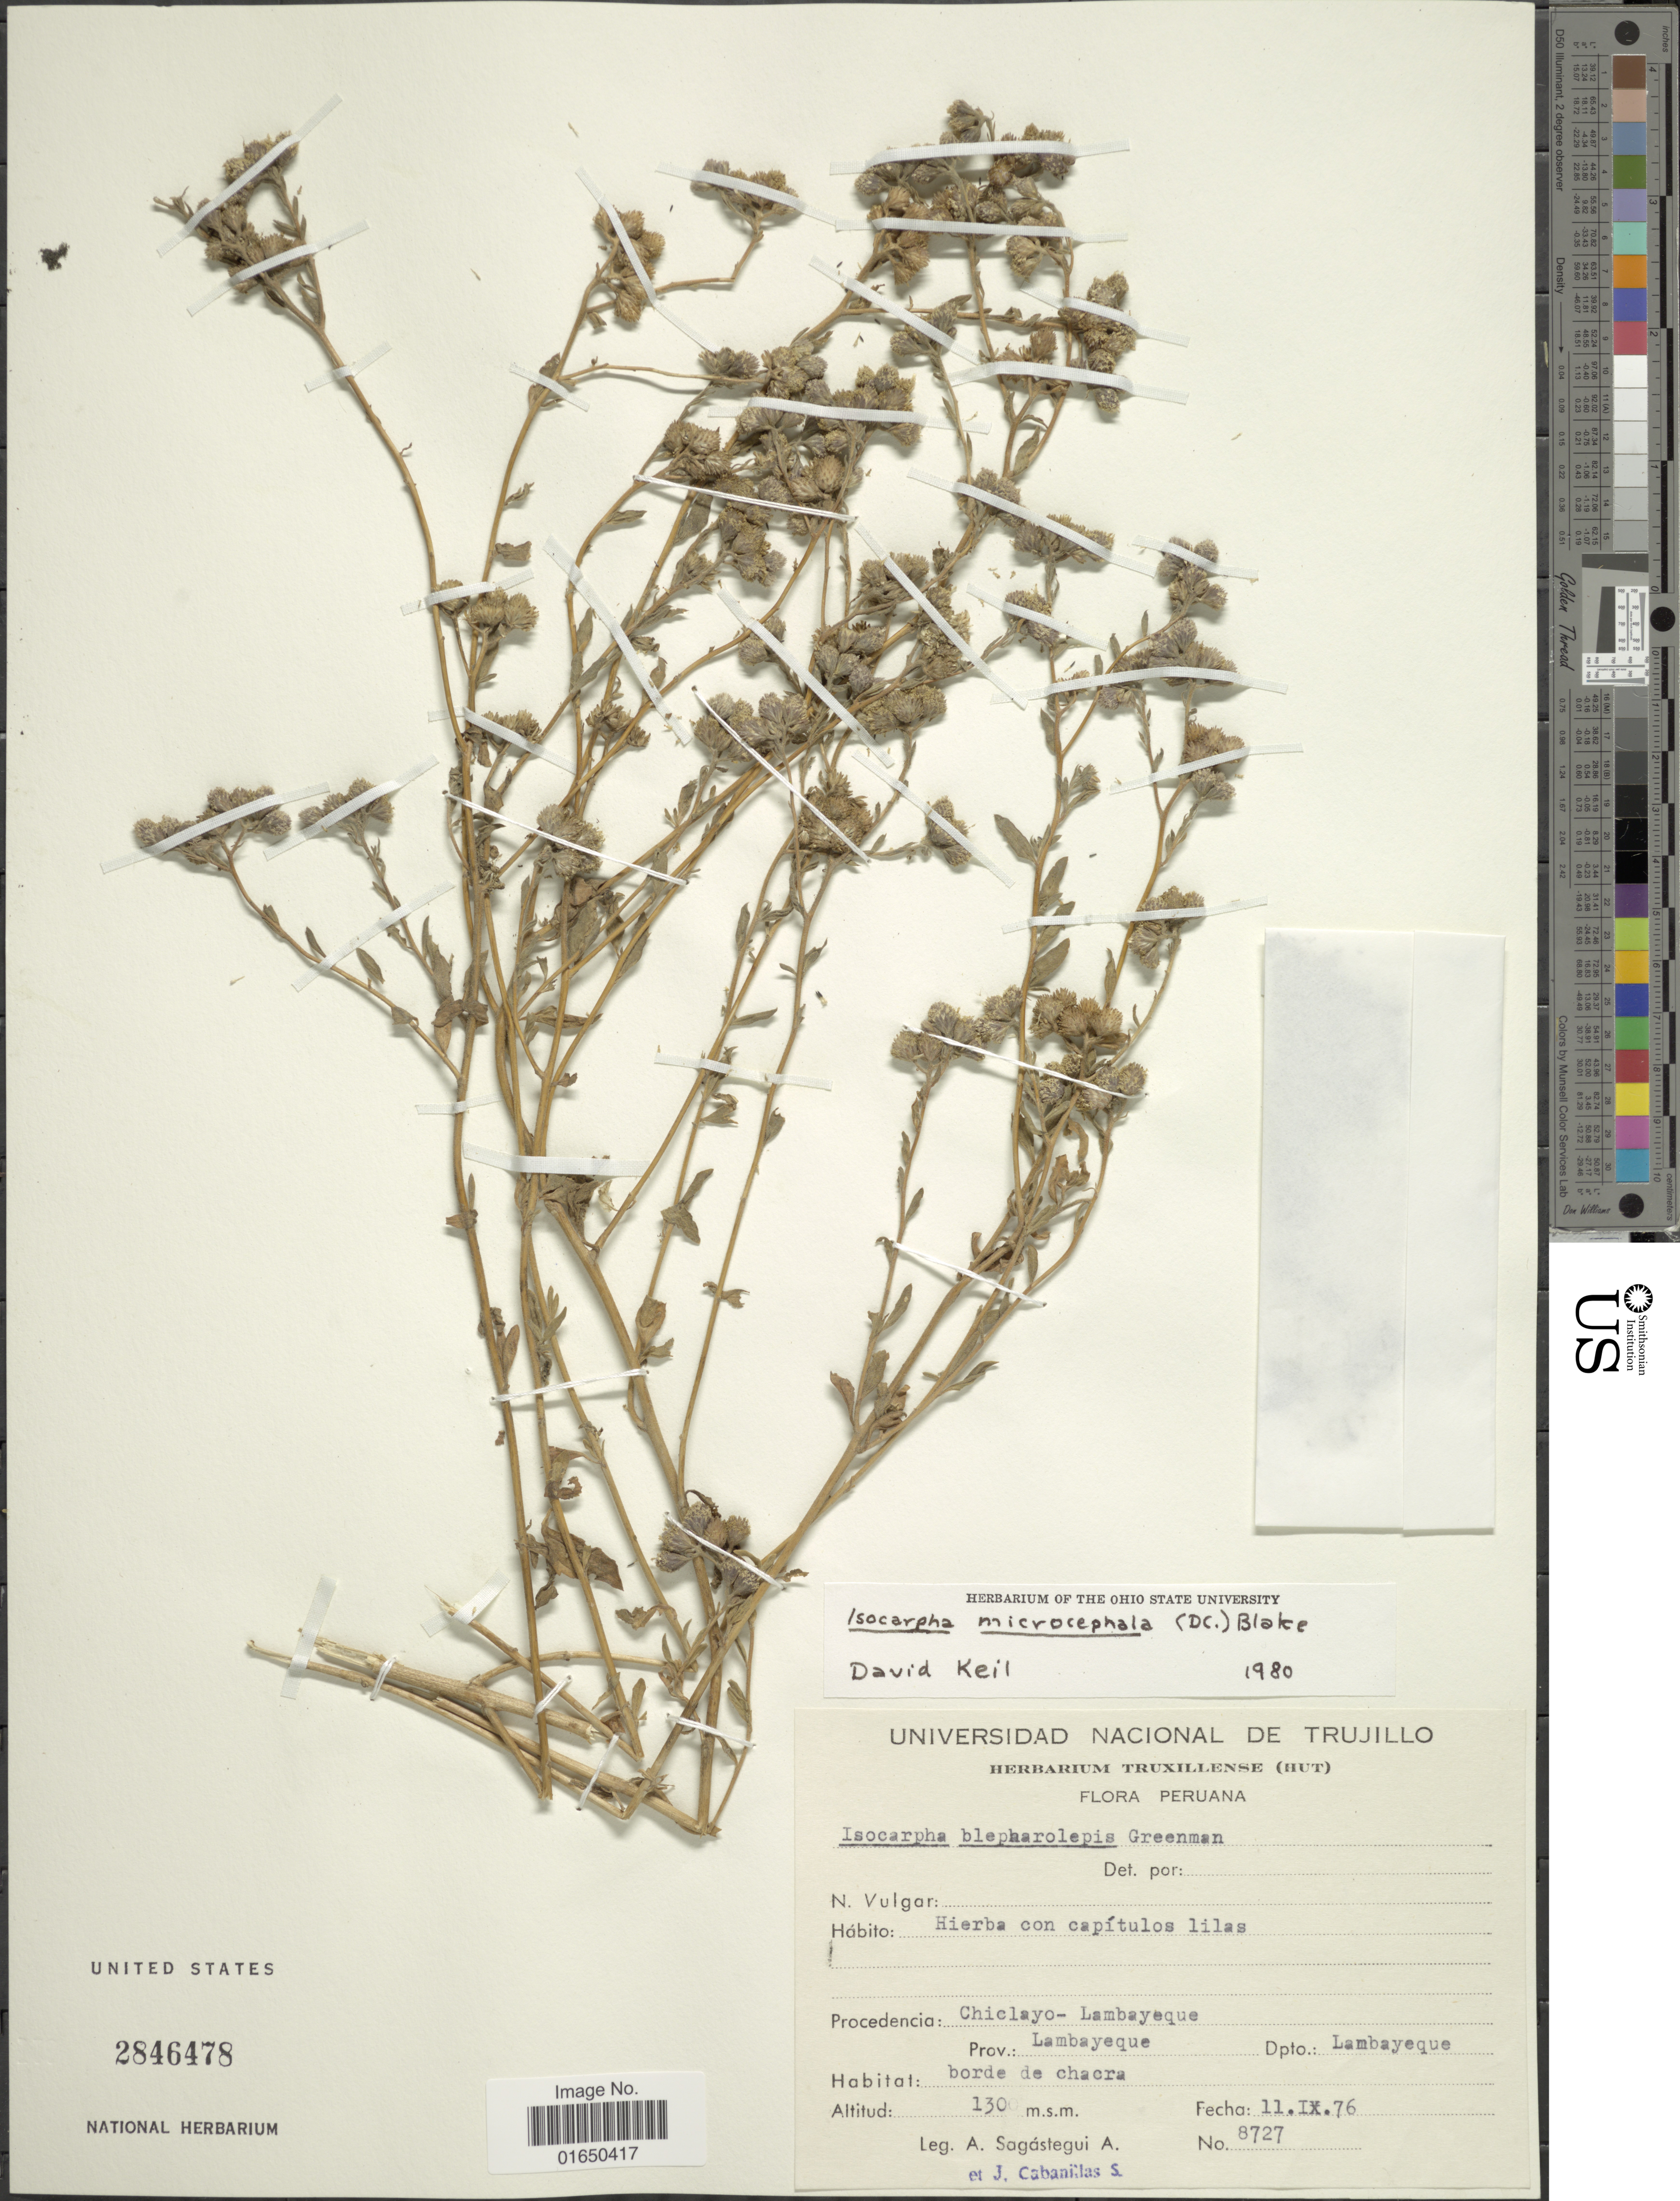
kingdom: Plantae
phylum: Tracheophyta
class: Magnoliopsida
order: Asterales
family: Asteraceae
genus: Isocarpha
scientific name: Isocarpha microcephala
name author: (DC.) S.F. Blake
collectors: A. Sagástegui A. & J. Cabanillas S.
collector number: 8727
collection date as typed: Transcribed d/m/y: 11/9/76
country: Peru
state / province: Lambayeque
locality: Chiclayo-Lambayeque, borde de charca, Dpto. Lambayeque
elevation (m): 1300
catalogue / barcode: US 2846478